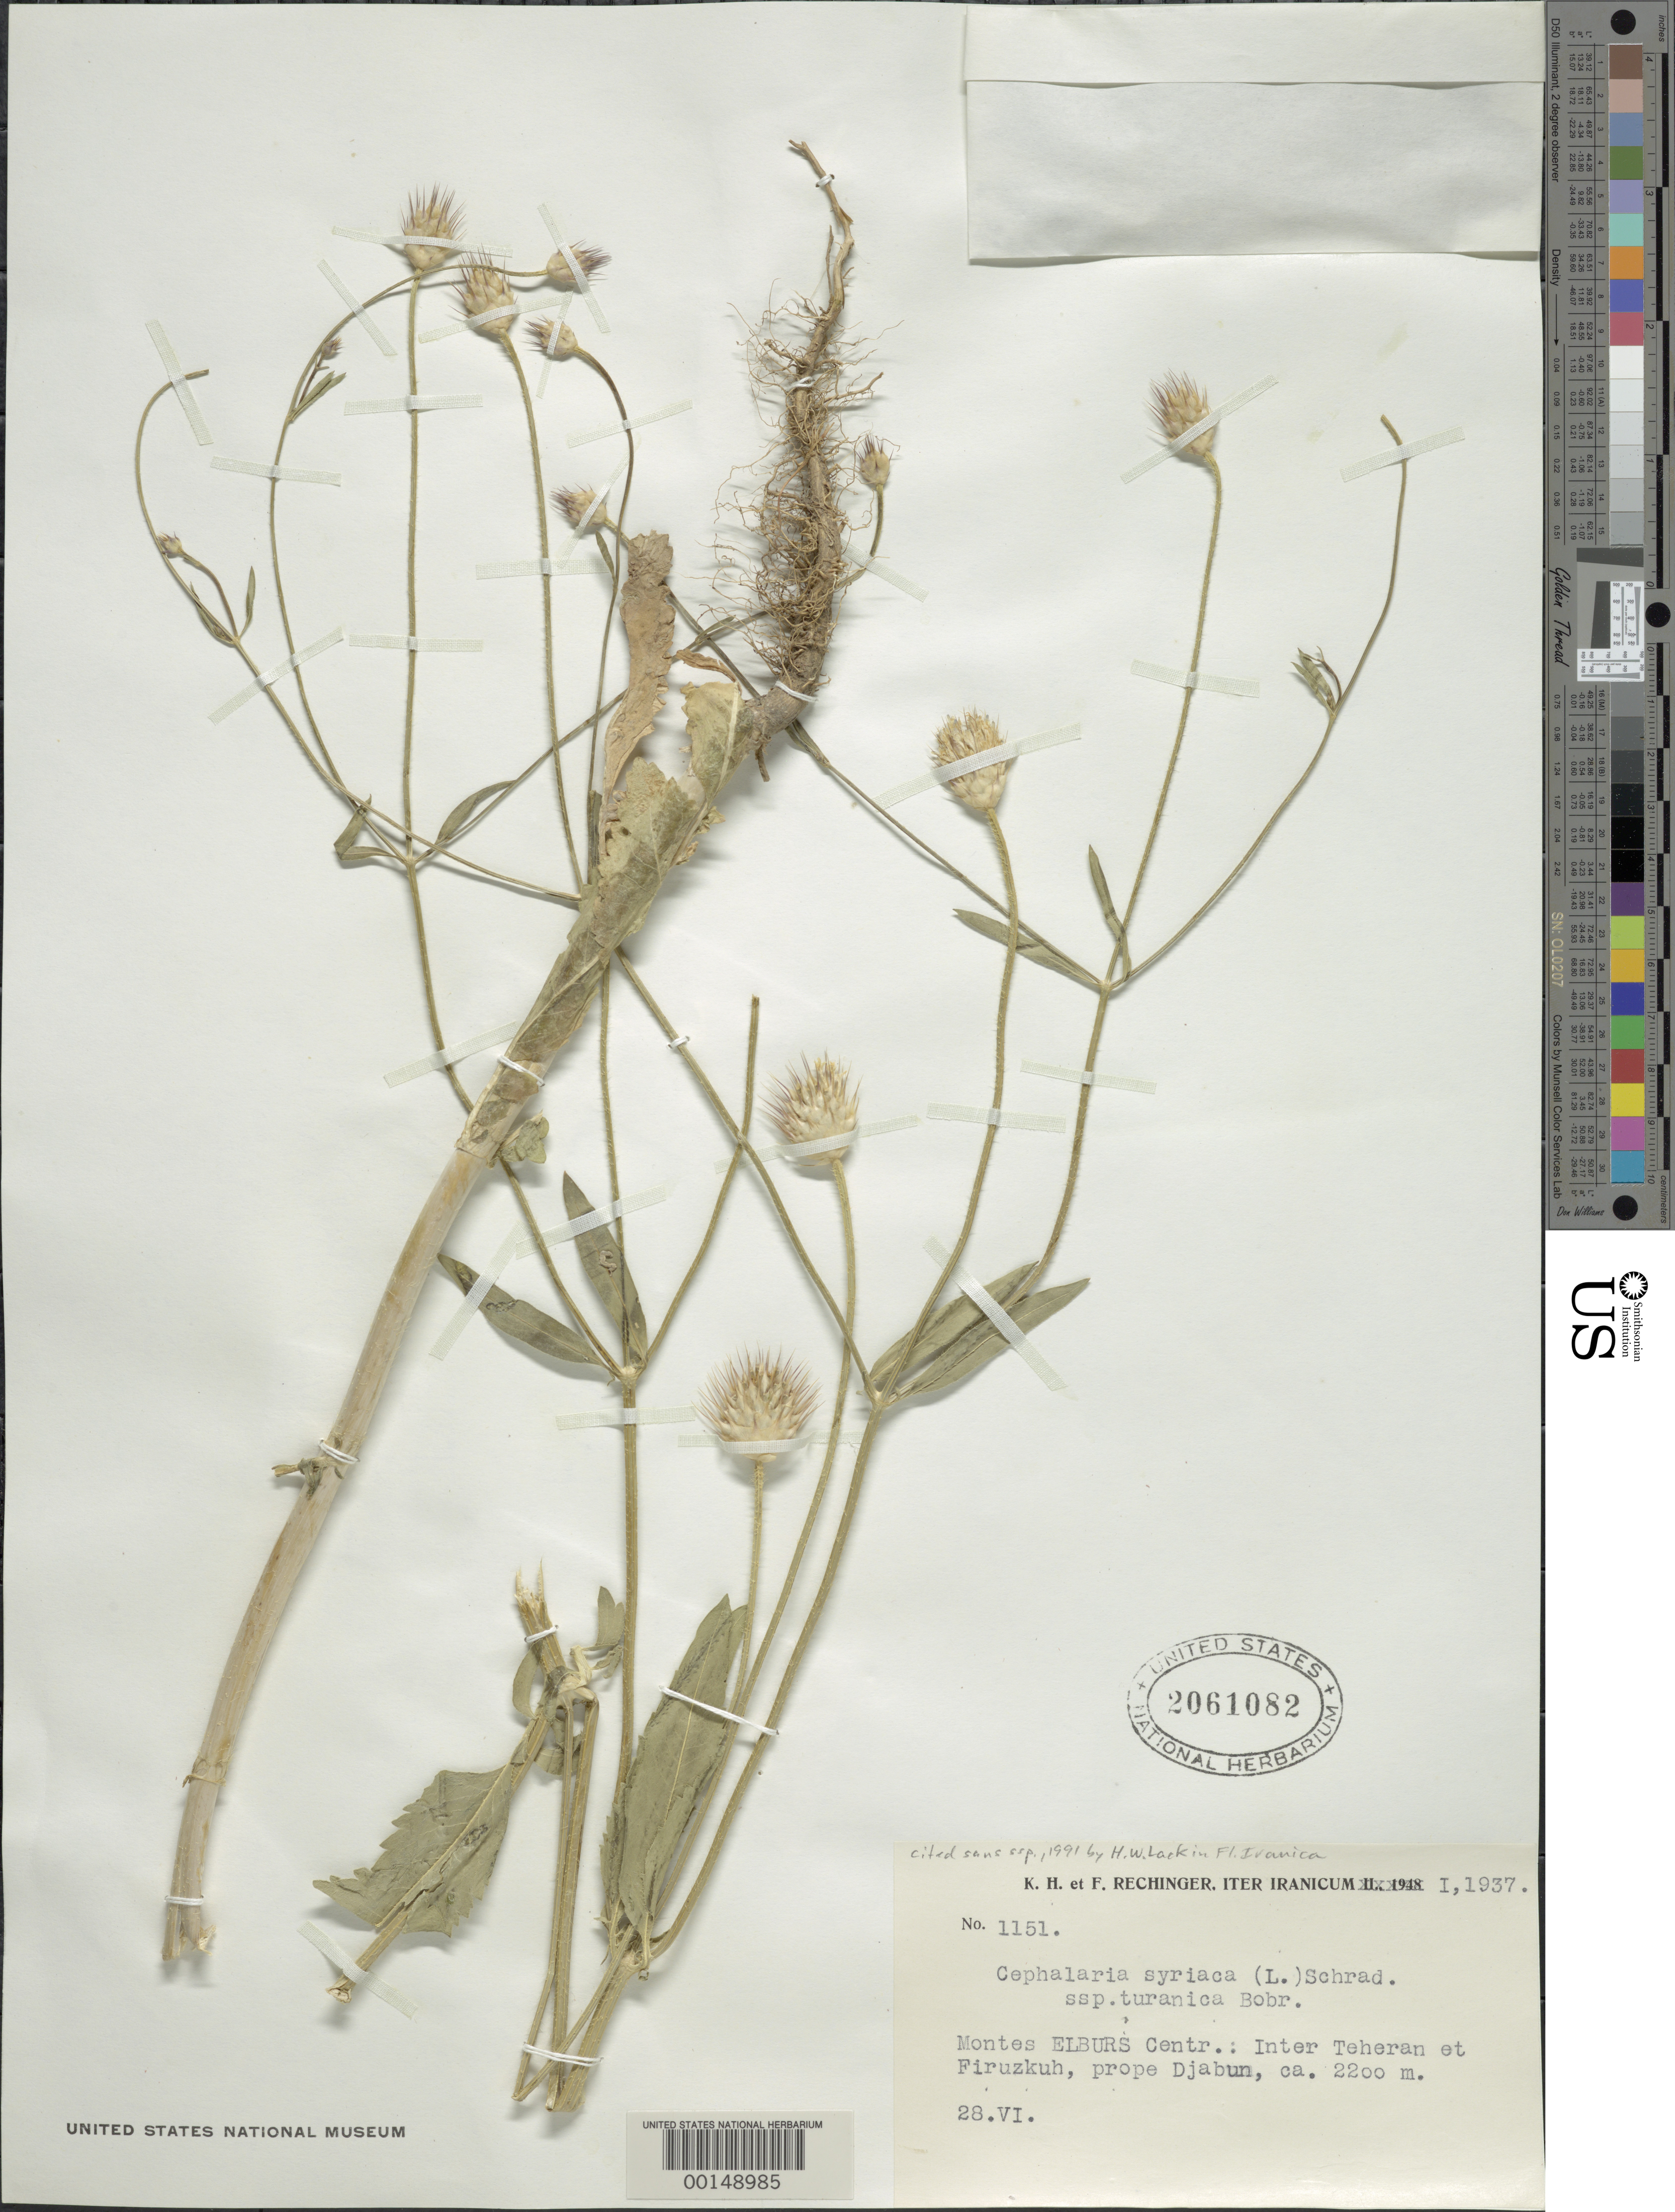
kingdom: Plantae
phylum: Tracheophyta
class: Magnoliopsida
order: Dipsacales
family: Caprifoliaceae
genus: Cephalaria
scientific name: Cephalaria syriaca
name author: Schrad.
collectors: K. H. Rechinger & F. Rechinger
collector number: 1151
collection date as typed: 28 Jun 1937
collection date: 1937-06-28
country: Iran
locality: Montes Elburs Centr. Between Teheran and Firuzkuh, near Djabun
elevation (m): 2200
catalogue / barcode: US 2061082